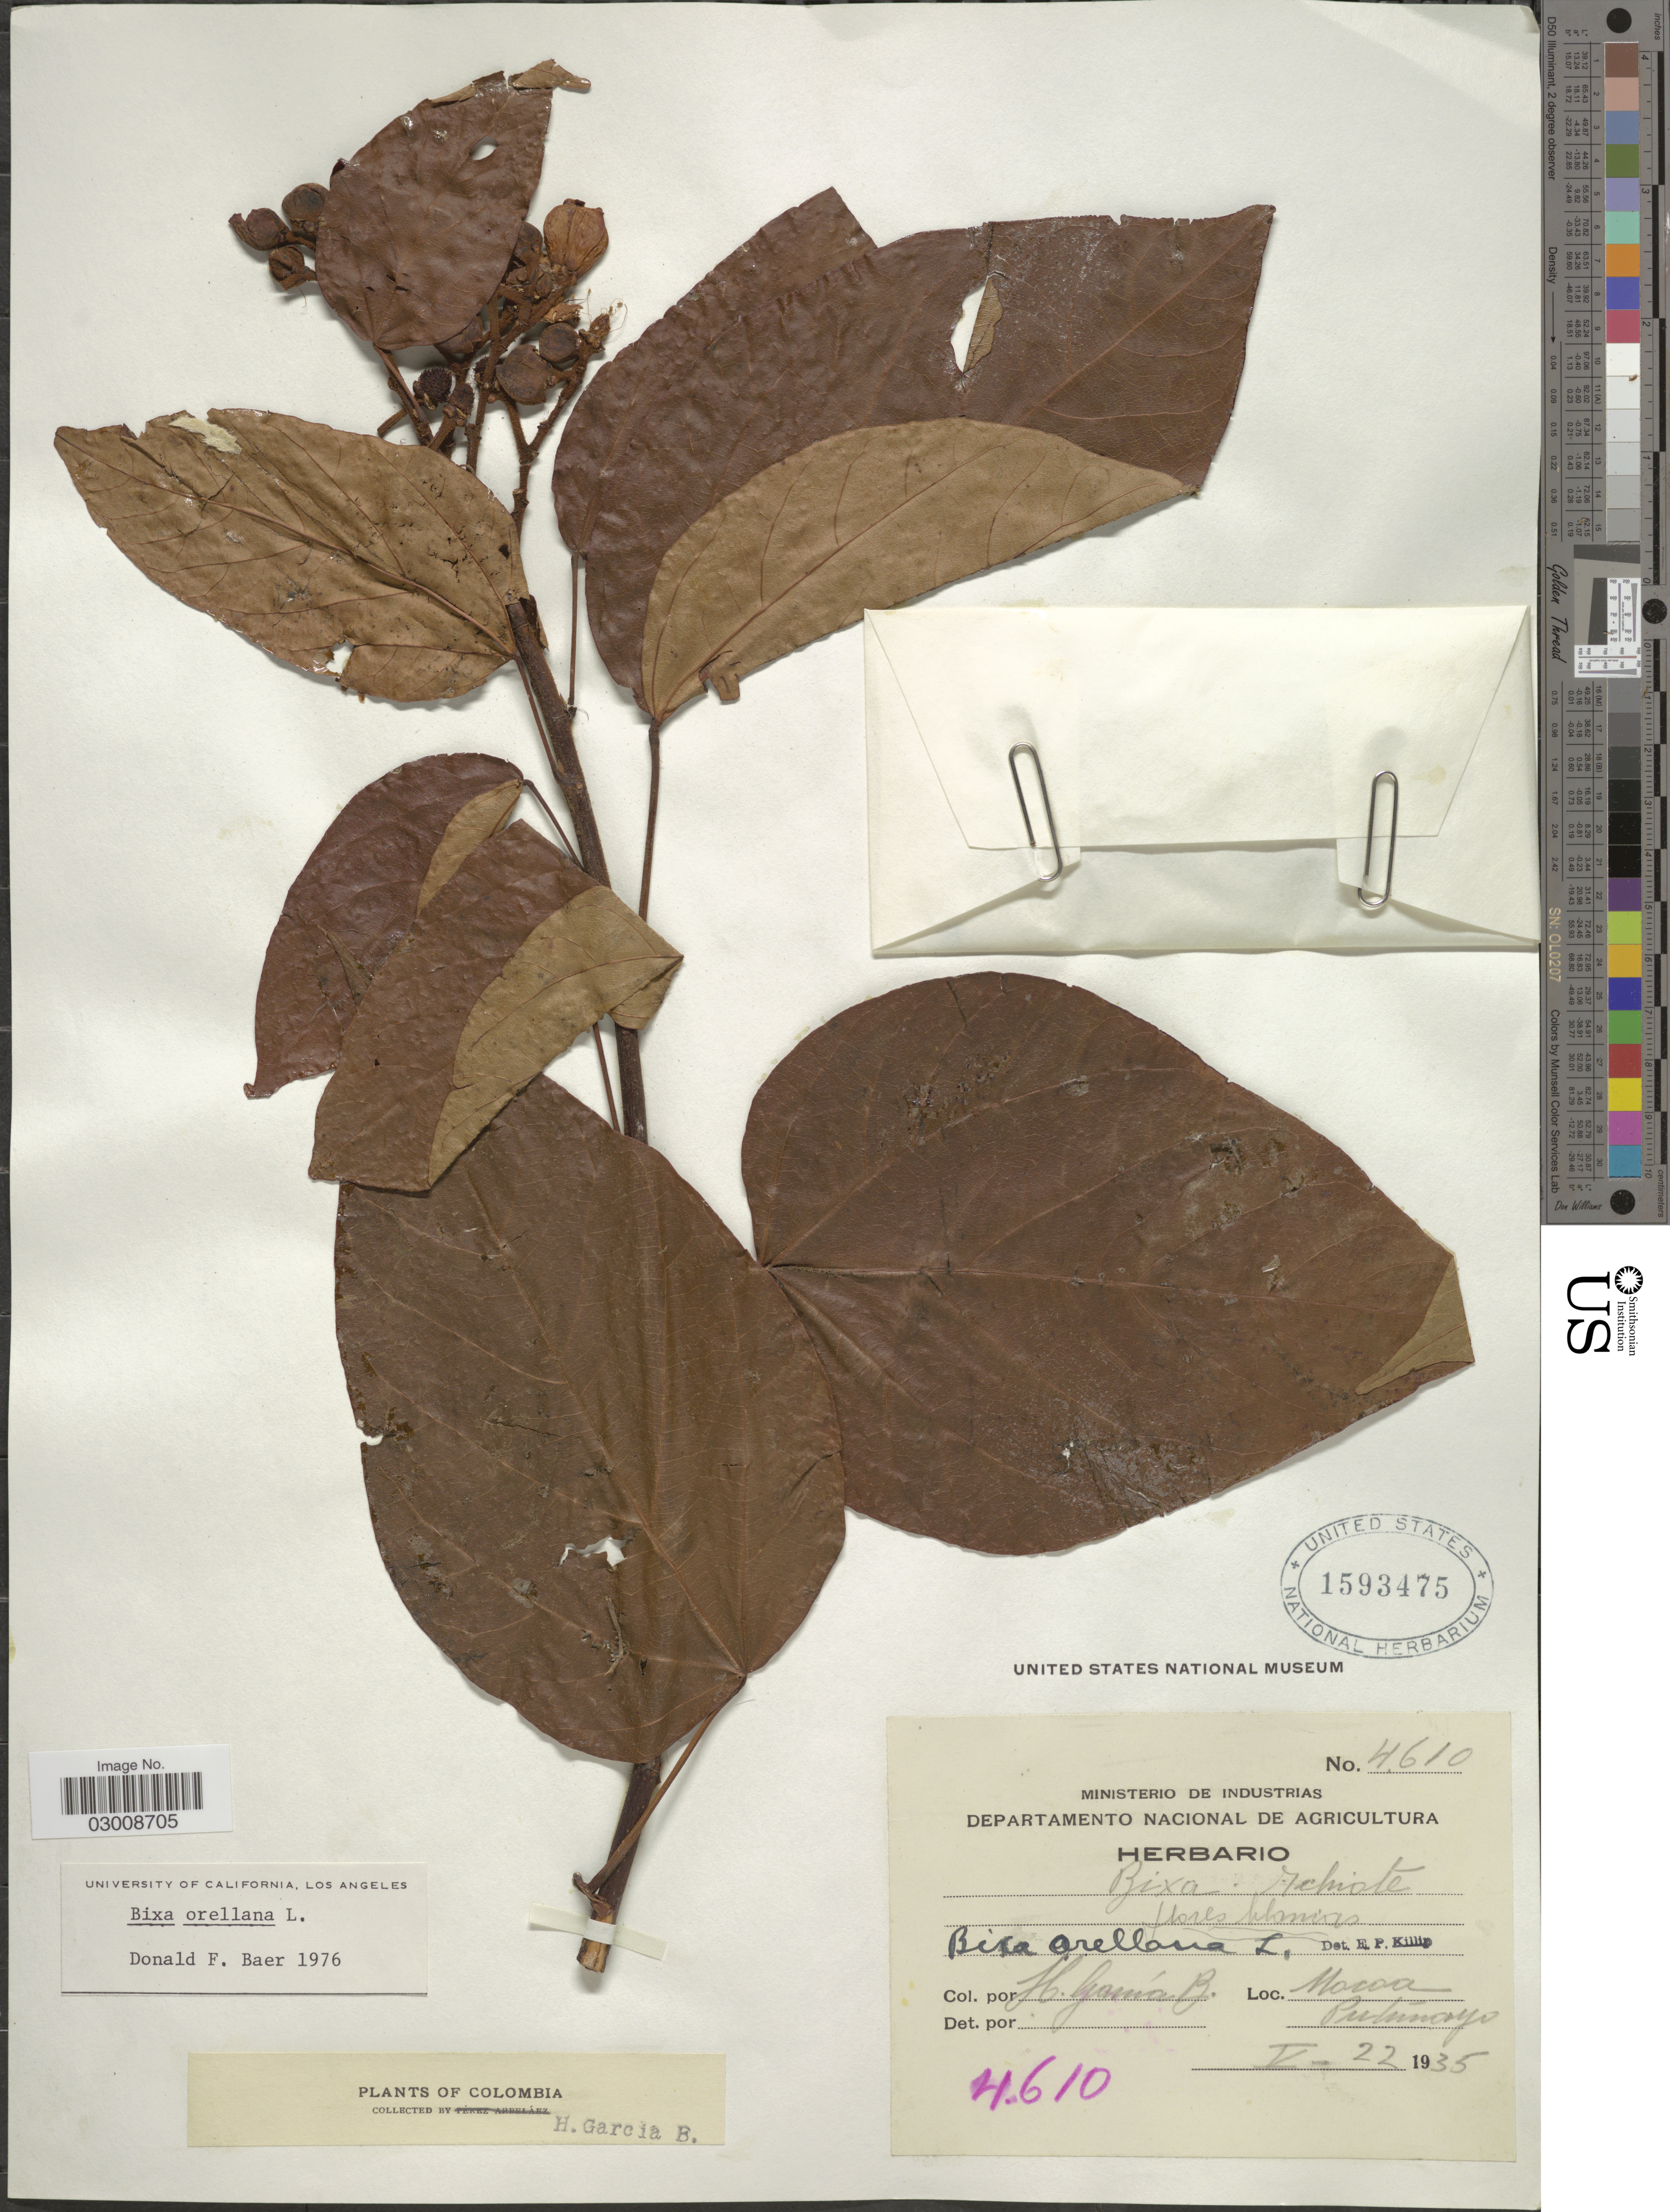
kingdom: Plantae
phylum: Tracheophyta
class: Magnoliopsida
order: Malvales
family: Bixaceae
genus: Bixa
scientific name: Bixa orellana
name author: L.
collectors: H. García B.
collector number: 4610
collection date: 1935-05-22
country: Colombia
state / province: Putumayo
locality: Mocoa, Putumayo.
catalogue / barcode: US 1593475